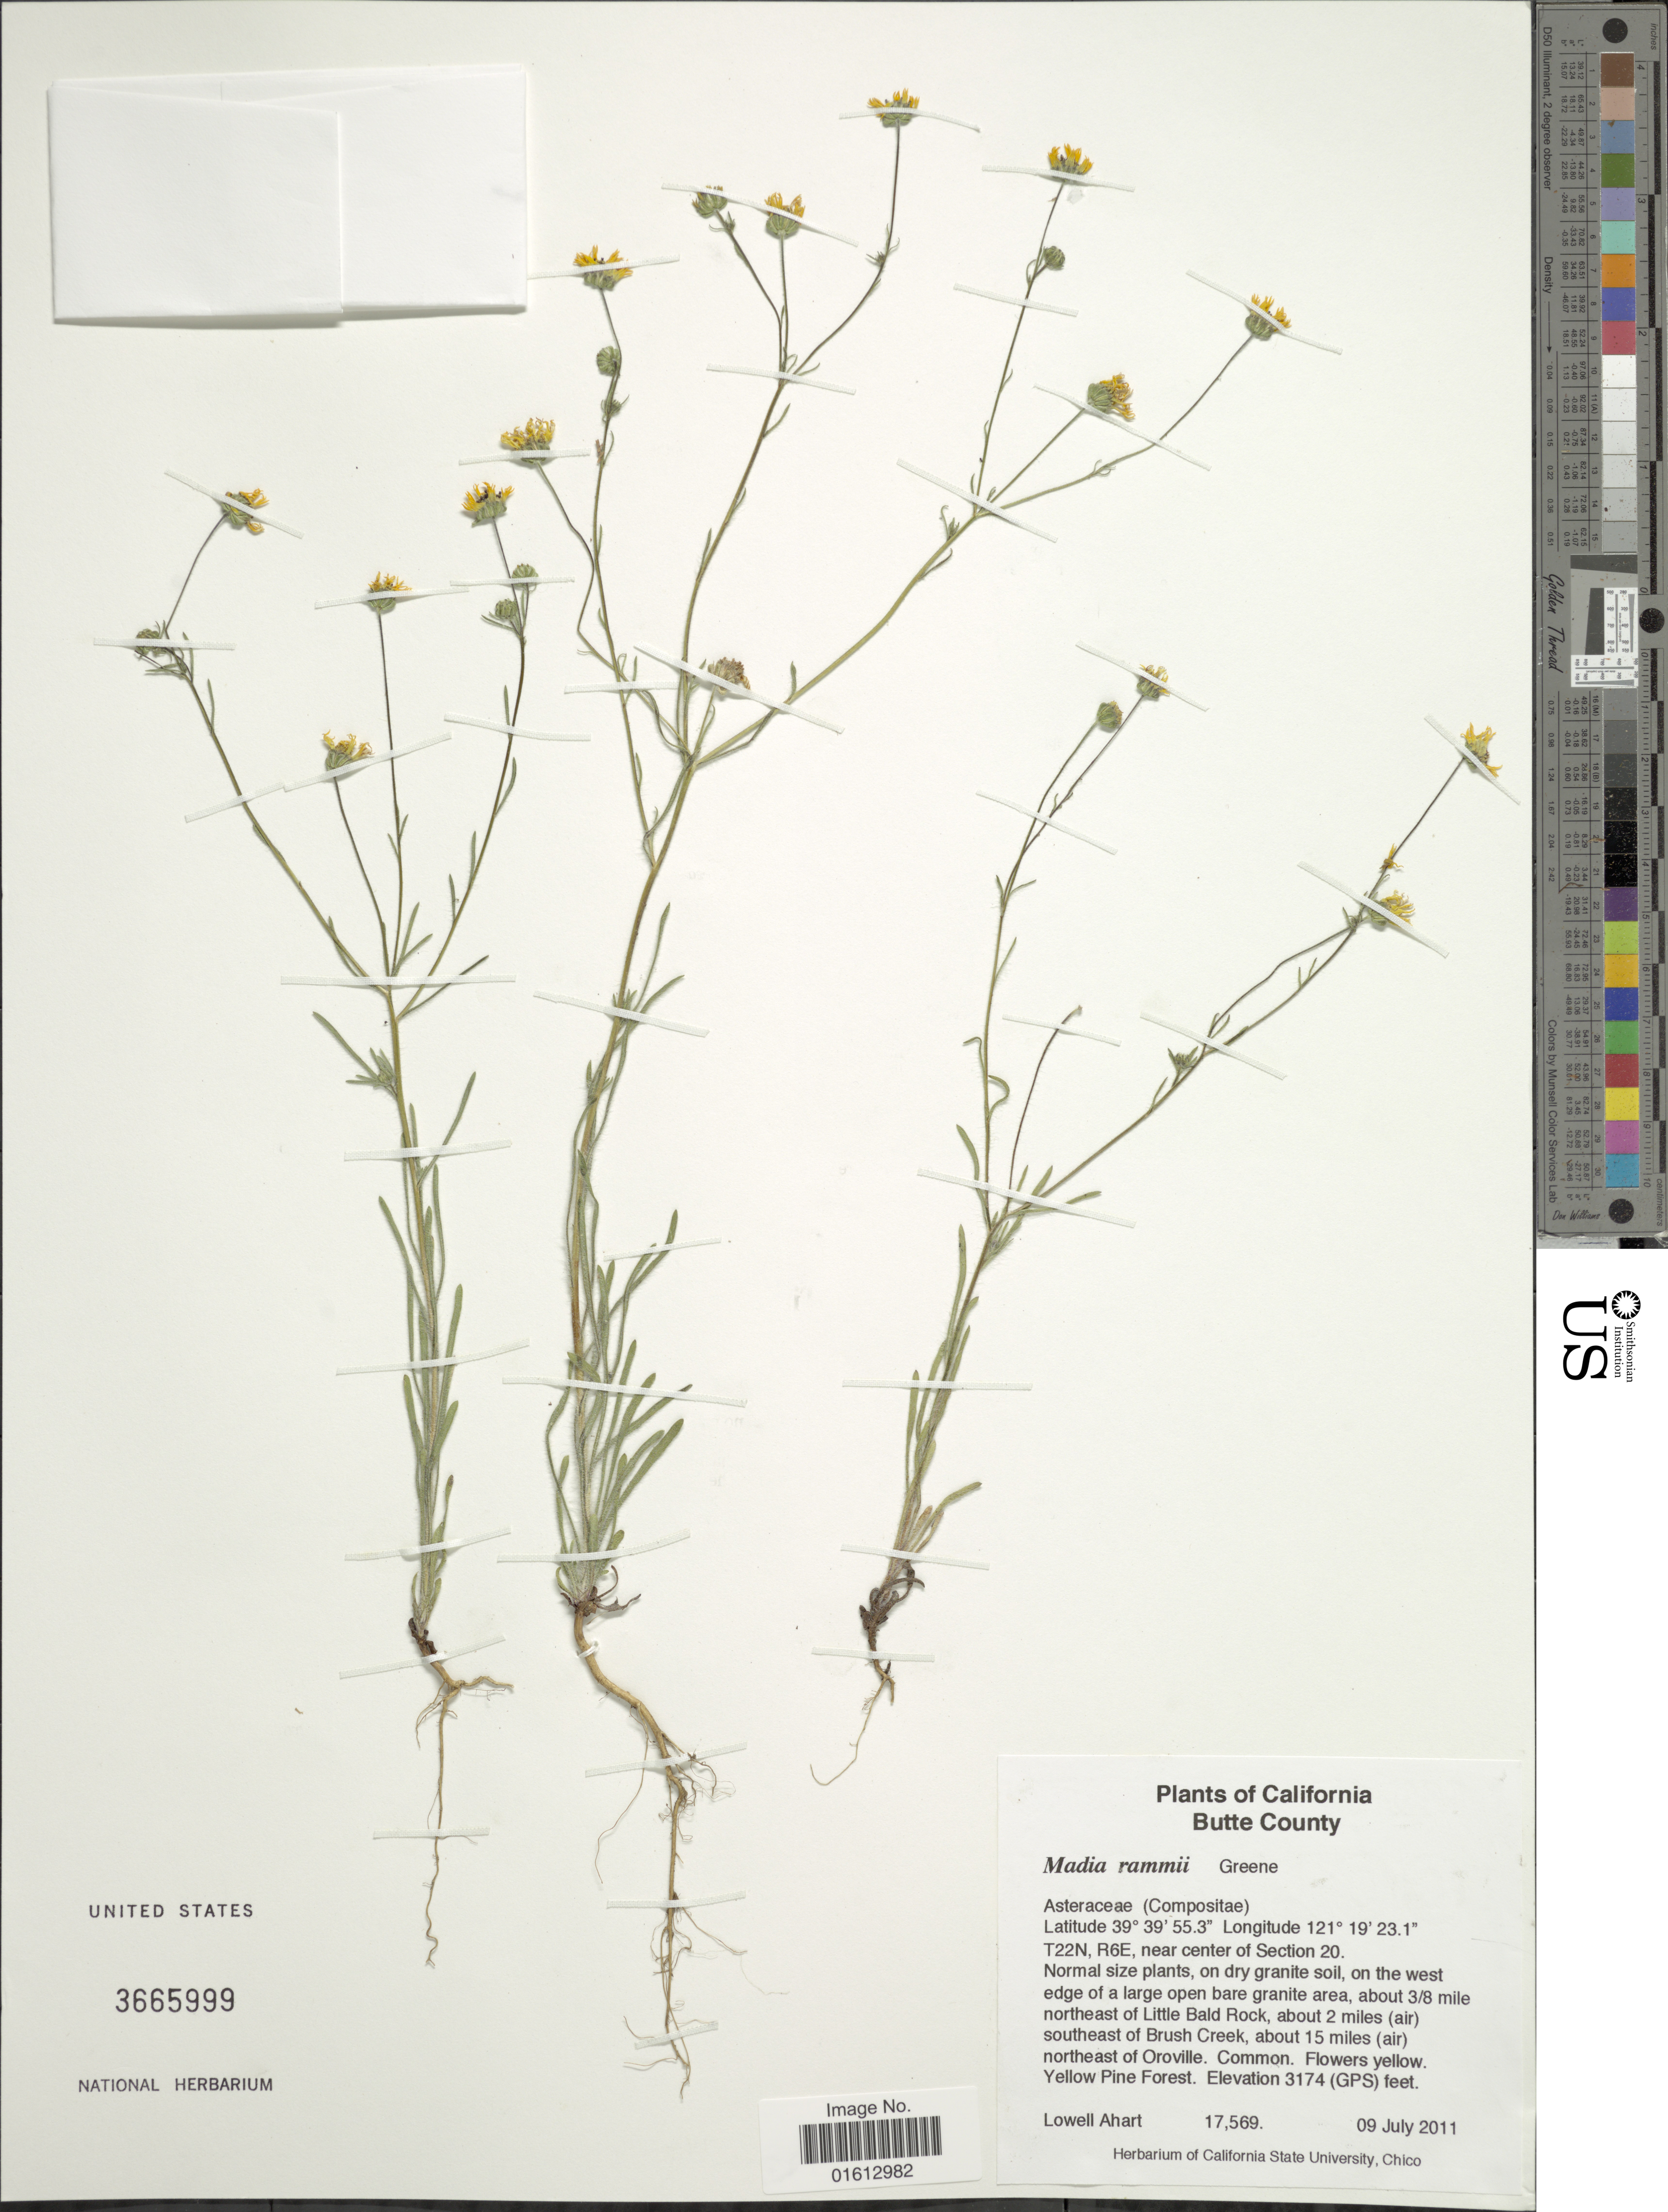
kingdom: Plantae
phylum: Tracheophyta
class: Magnoliopsida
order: Asterales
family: Asteraceae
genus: Madia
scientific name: Madia rammii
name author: Greene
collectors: L. Ahart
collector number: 17569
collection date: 2011-07-09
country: United States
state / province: California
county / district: Butte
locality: California, Butte County, T22N, R6E, near center of Section 20. on the west edge of a large open bare granite area, about 3/8 mile northeast of Little Bald Rock, about 2 miles (air) southeast of Brush Creek, about 15 miles (air) northeast of Oroville.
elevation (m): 967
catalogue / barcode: US 3665999